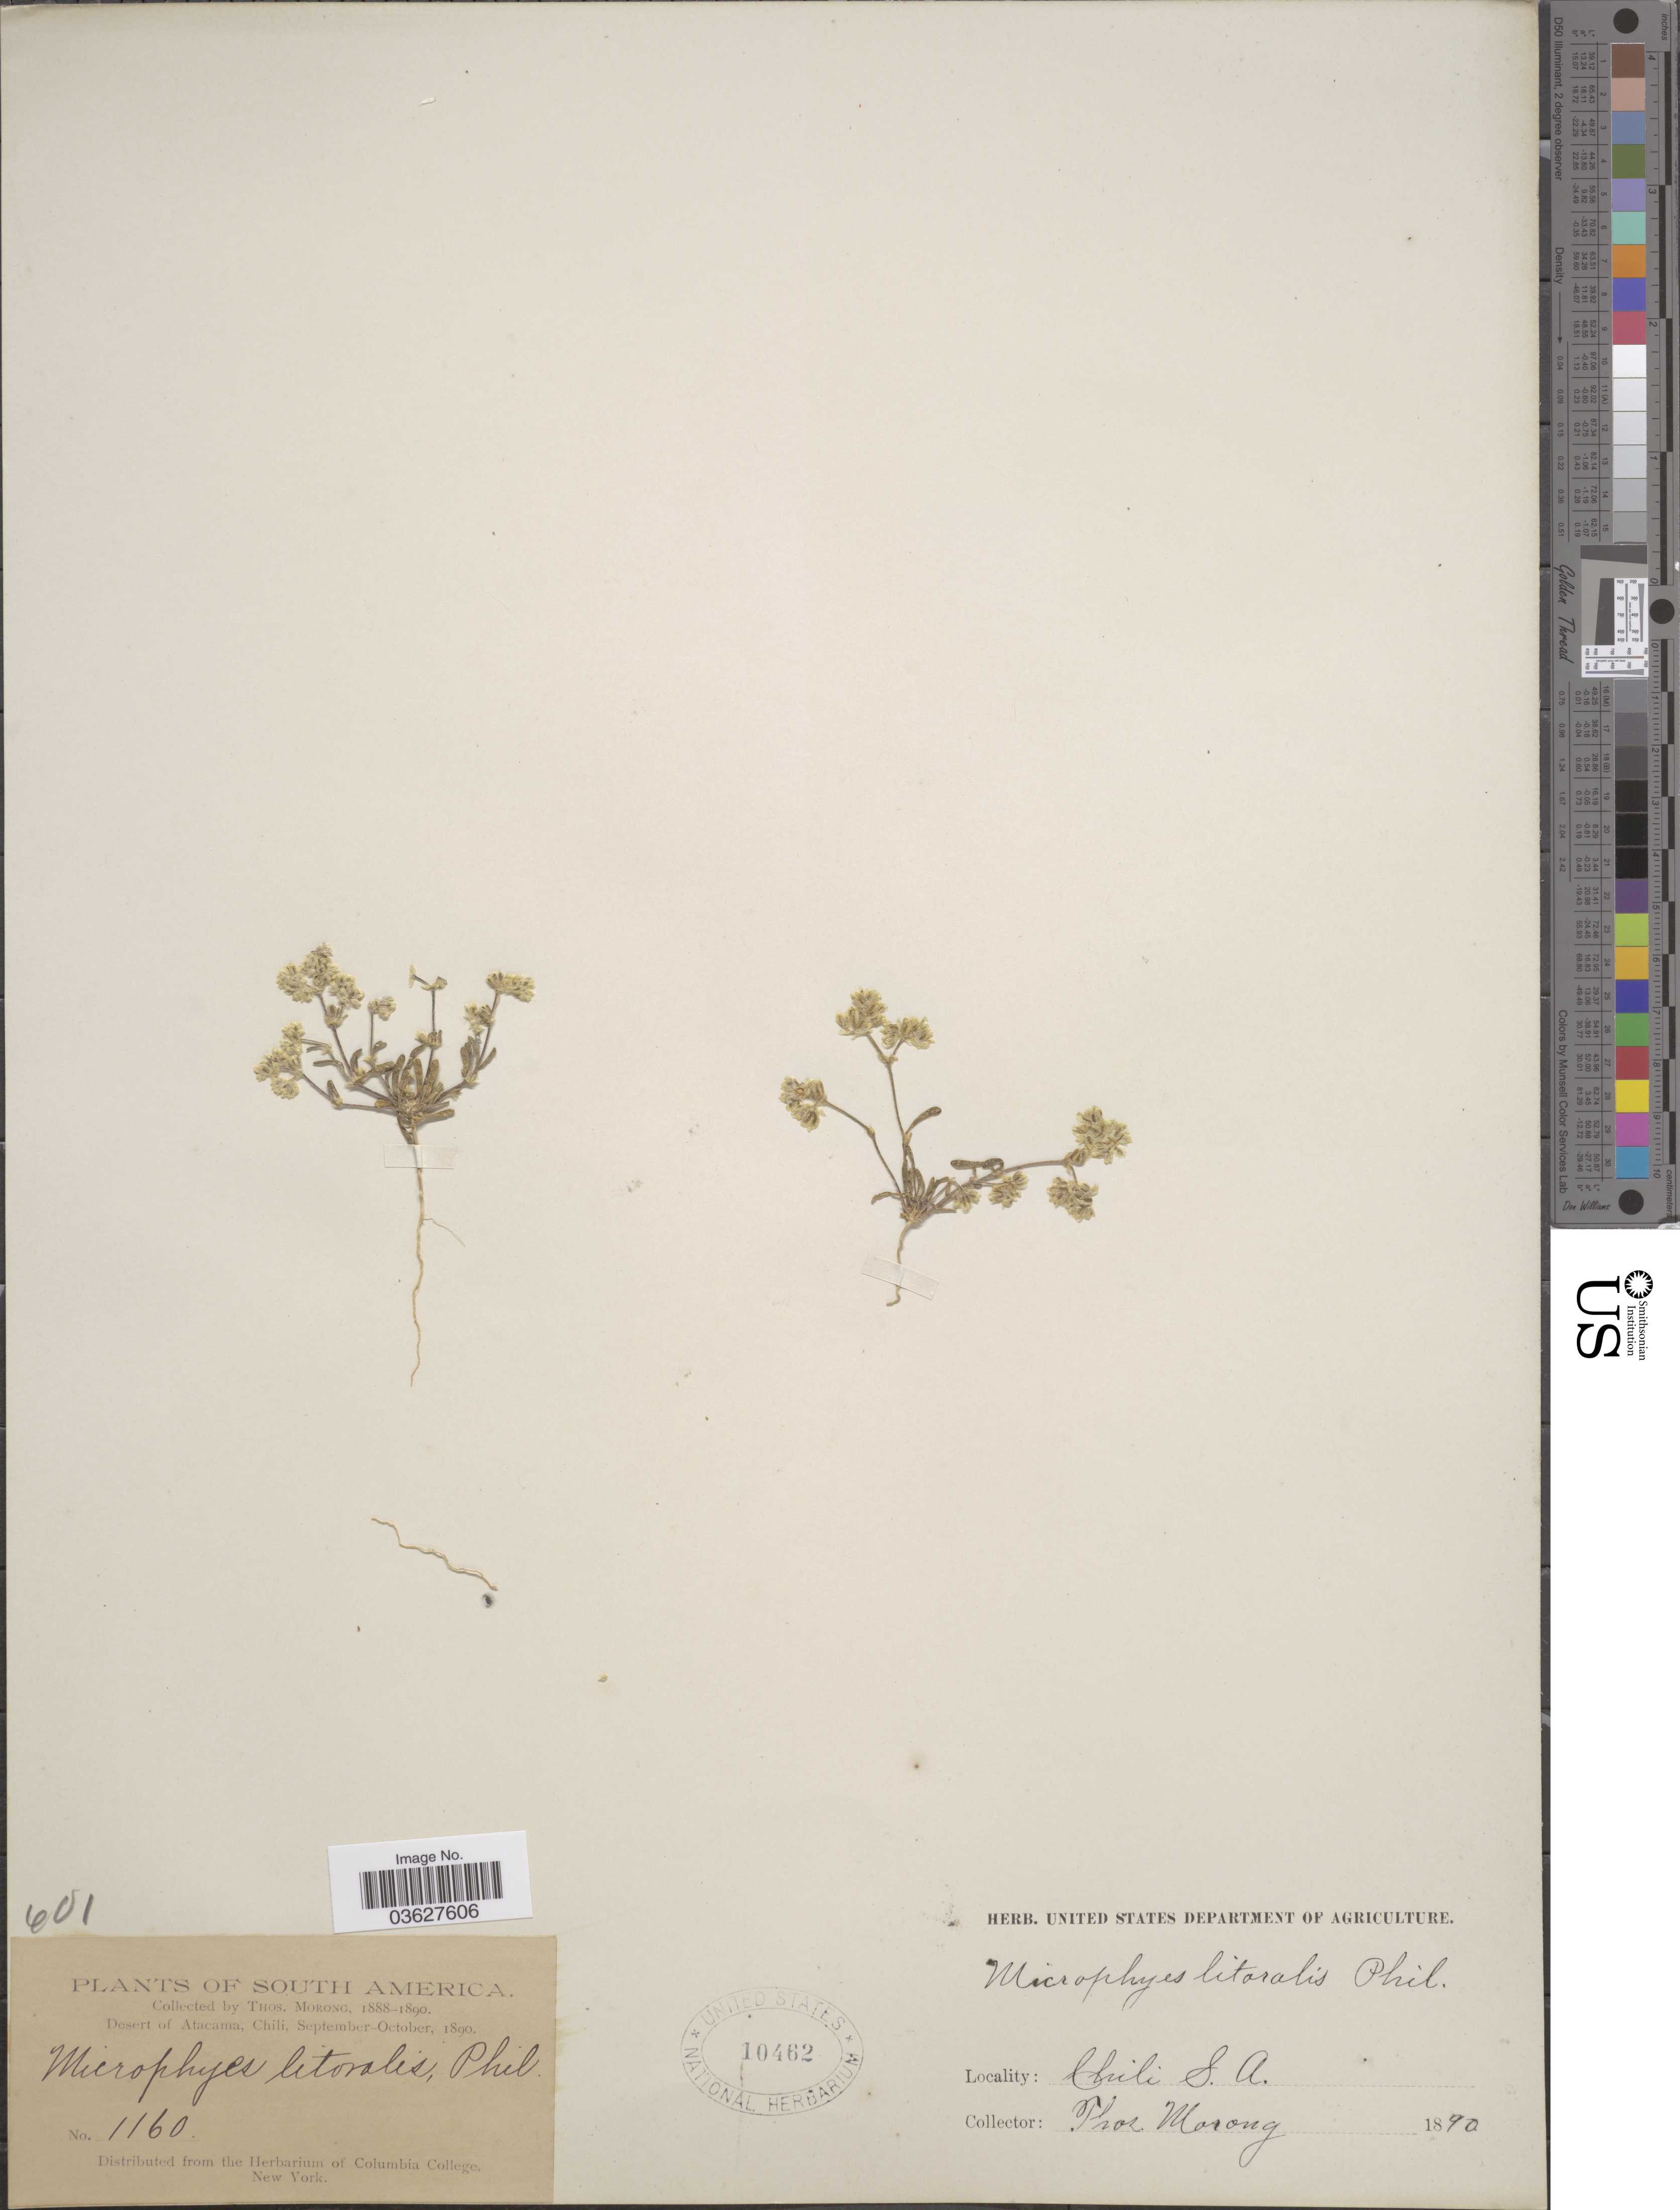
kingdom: Plantae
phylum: Tracheophyta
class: Magnoliopsida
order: Caryophyllales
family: Caryophyllaceae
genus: Microphyes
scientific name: Microphyes litoralis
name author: Phil.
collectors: ex herb. T. Morong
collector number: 1160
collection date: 1890-09/1890-10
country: Chile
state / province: Atacama (III)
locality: Desert Atacama, Chili.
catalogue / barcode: US 10462